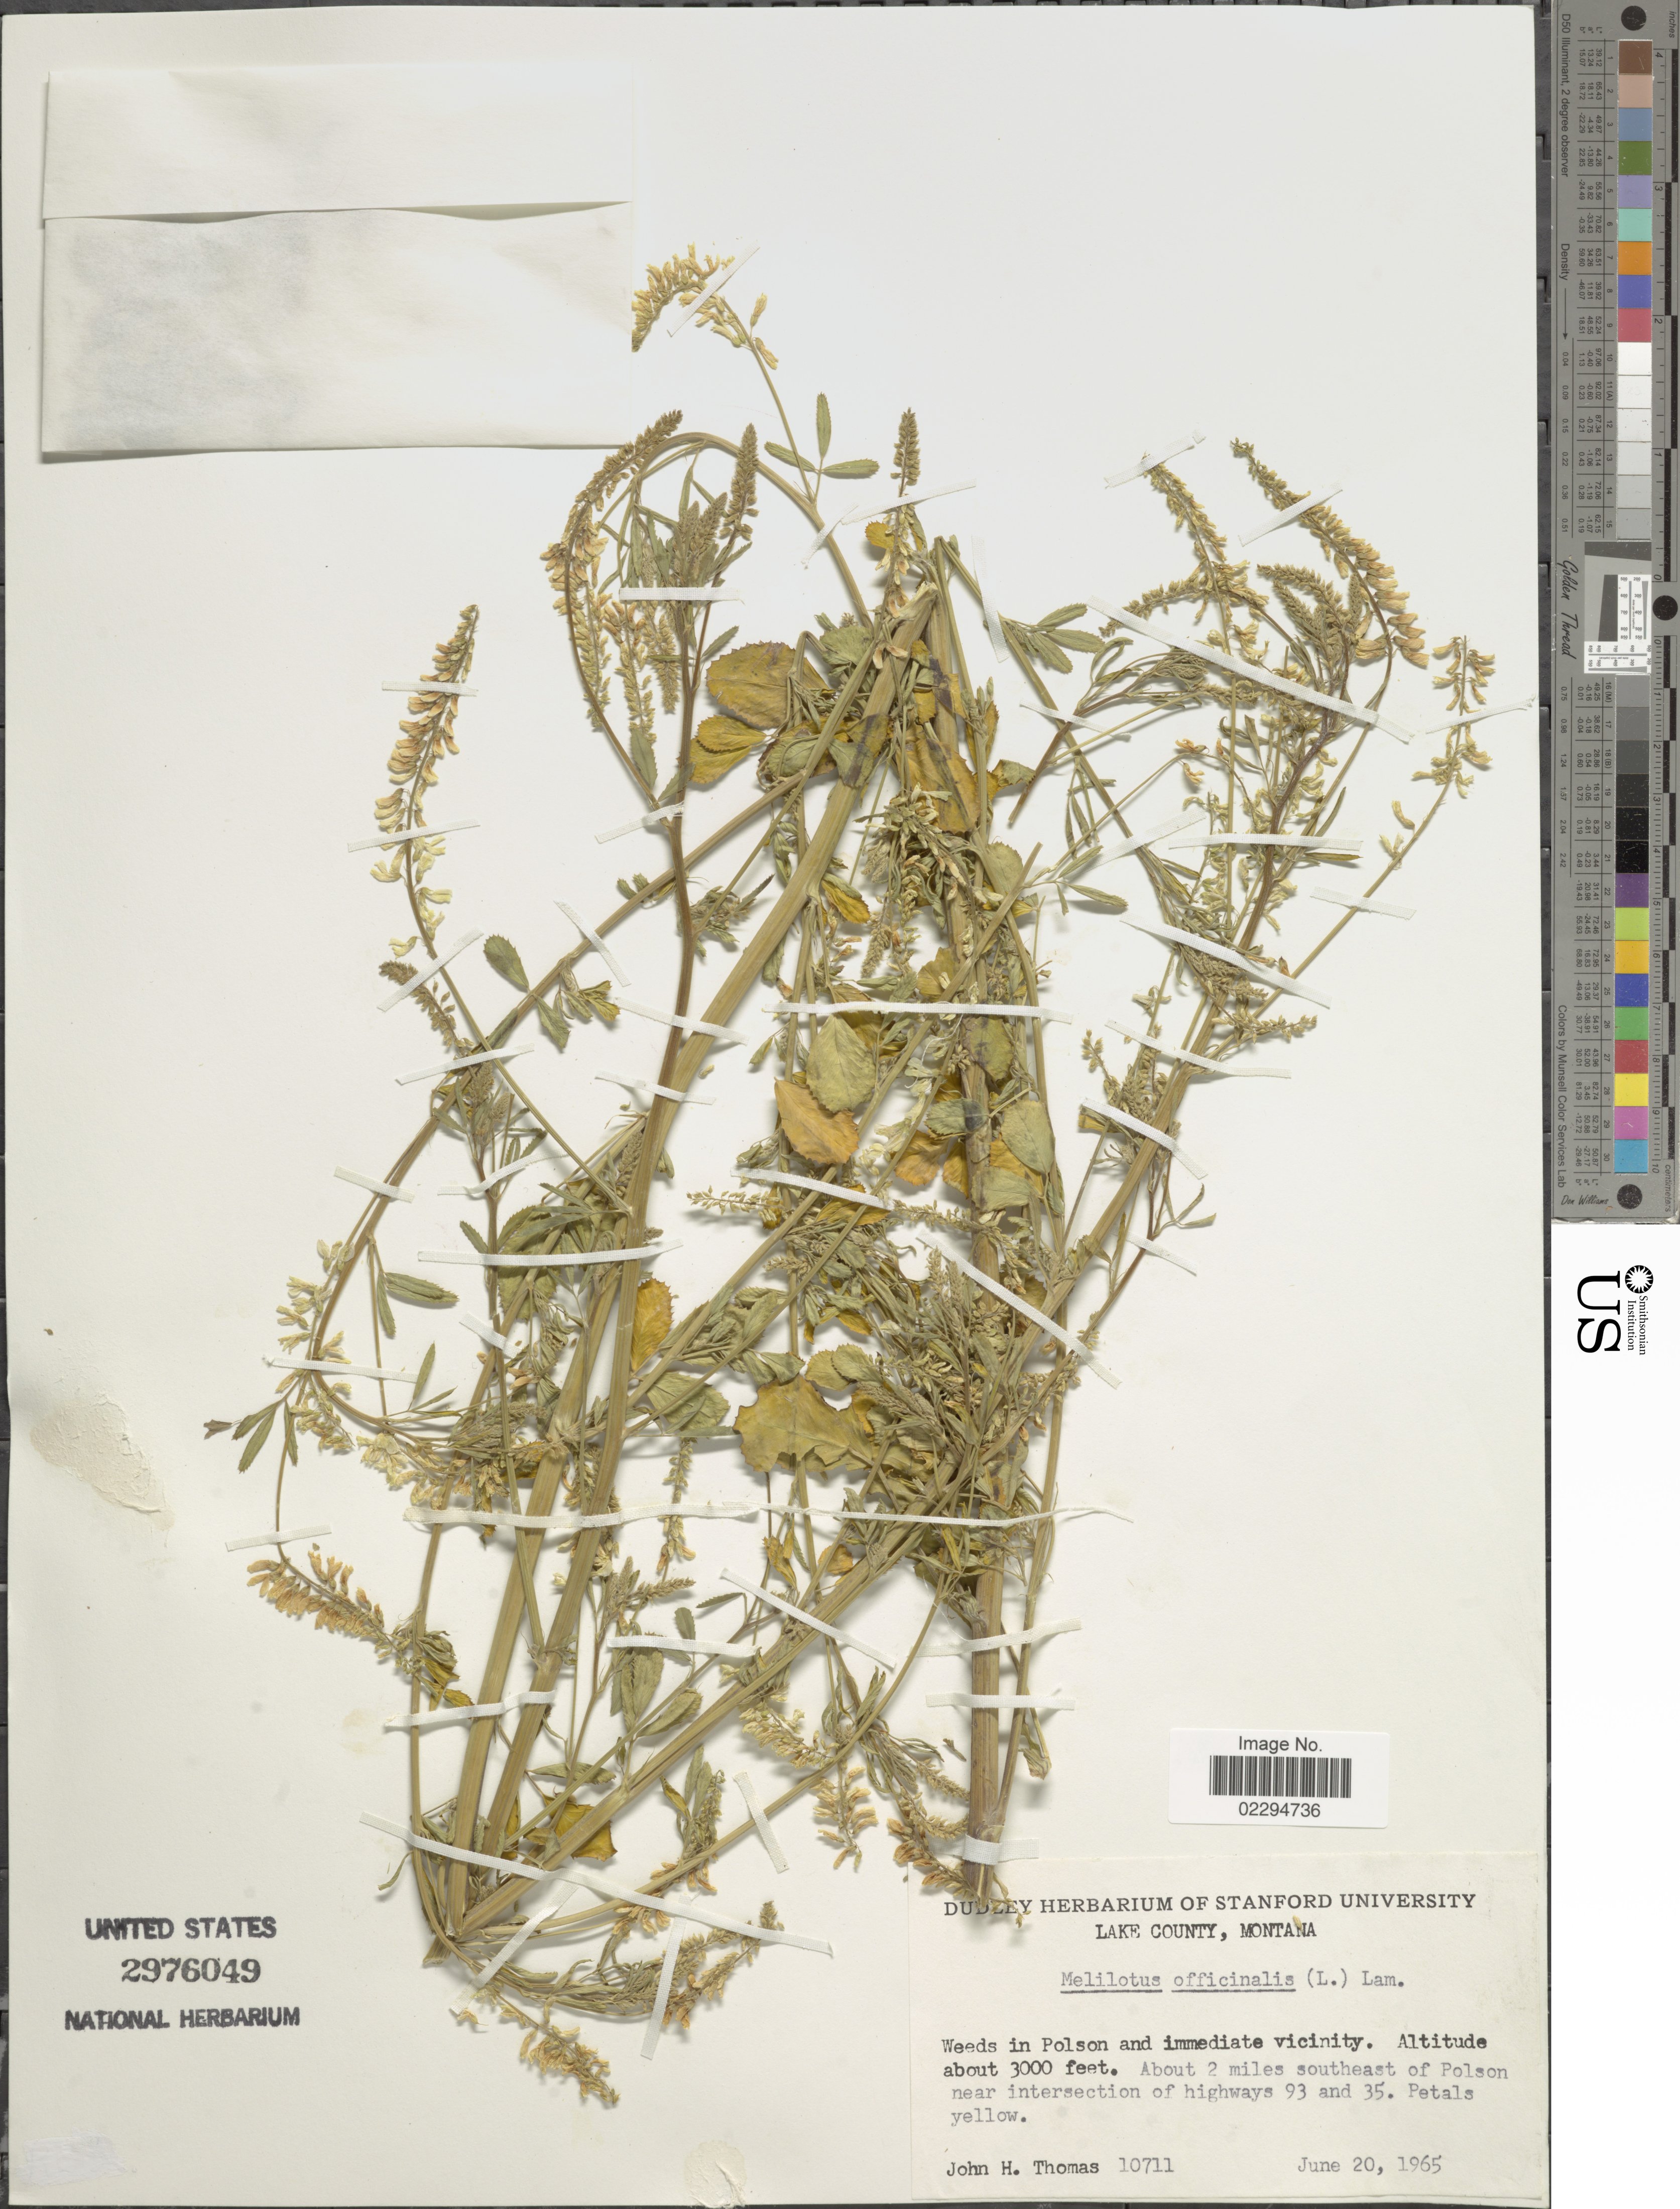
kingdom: Plantae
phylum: Tracheophyta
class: Magnoliopsida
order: Fabales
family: Fabaceae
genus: Melilotus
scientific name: Melilotus officinalis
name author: (L.) Lam.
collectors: J. H. Thomas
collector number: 10711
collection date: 1965-06-20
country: United States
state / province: Montana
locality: Lake County. Polson and immediate vicinity. About 2 miles southeast of Polson near intersection of highways 93 and 35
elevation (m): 914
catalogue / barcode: US 2976049